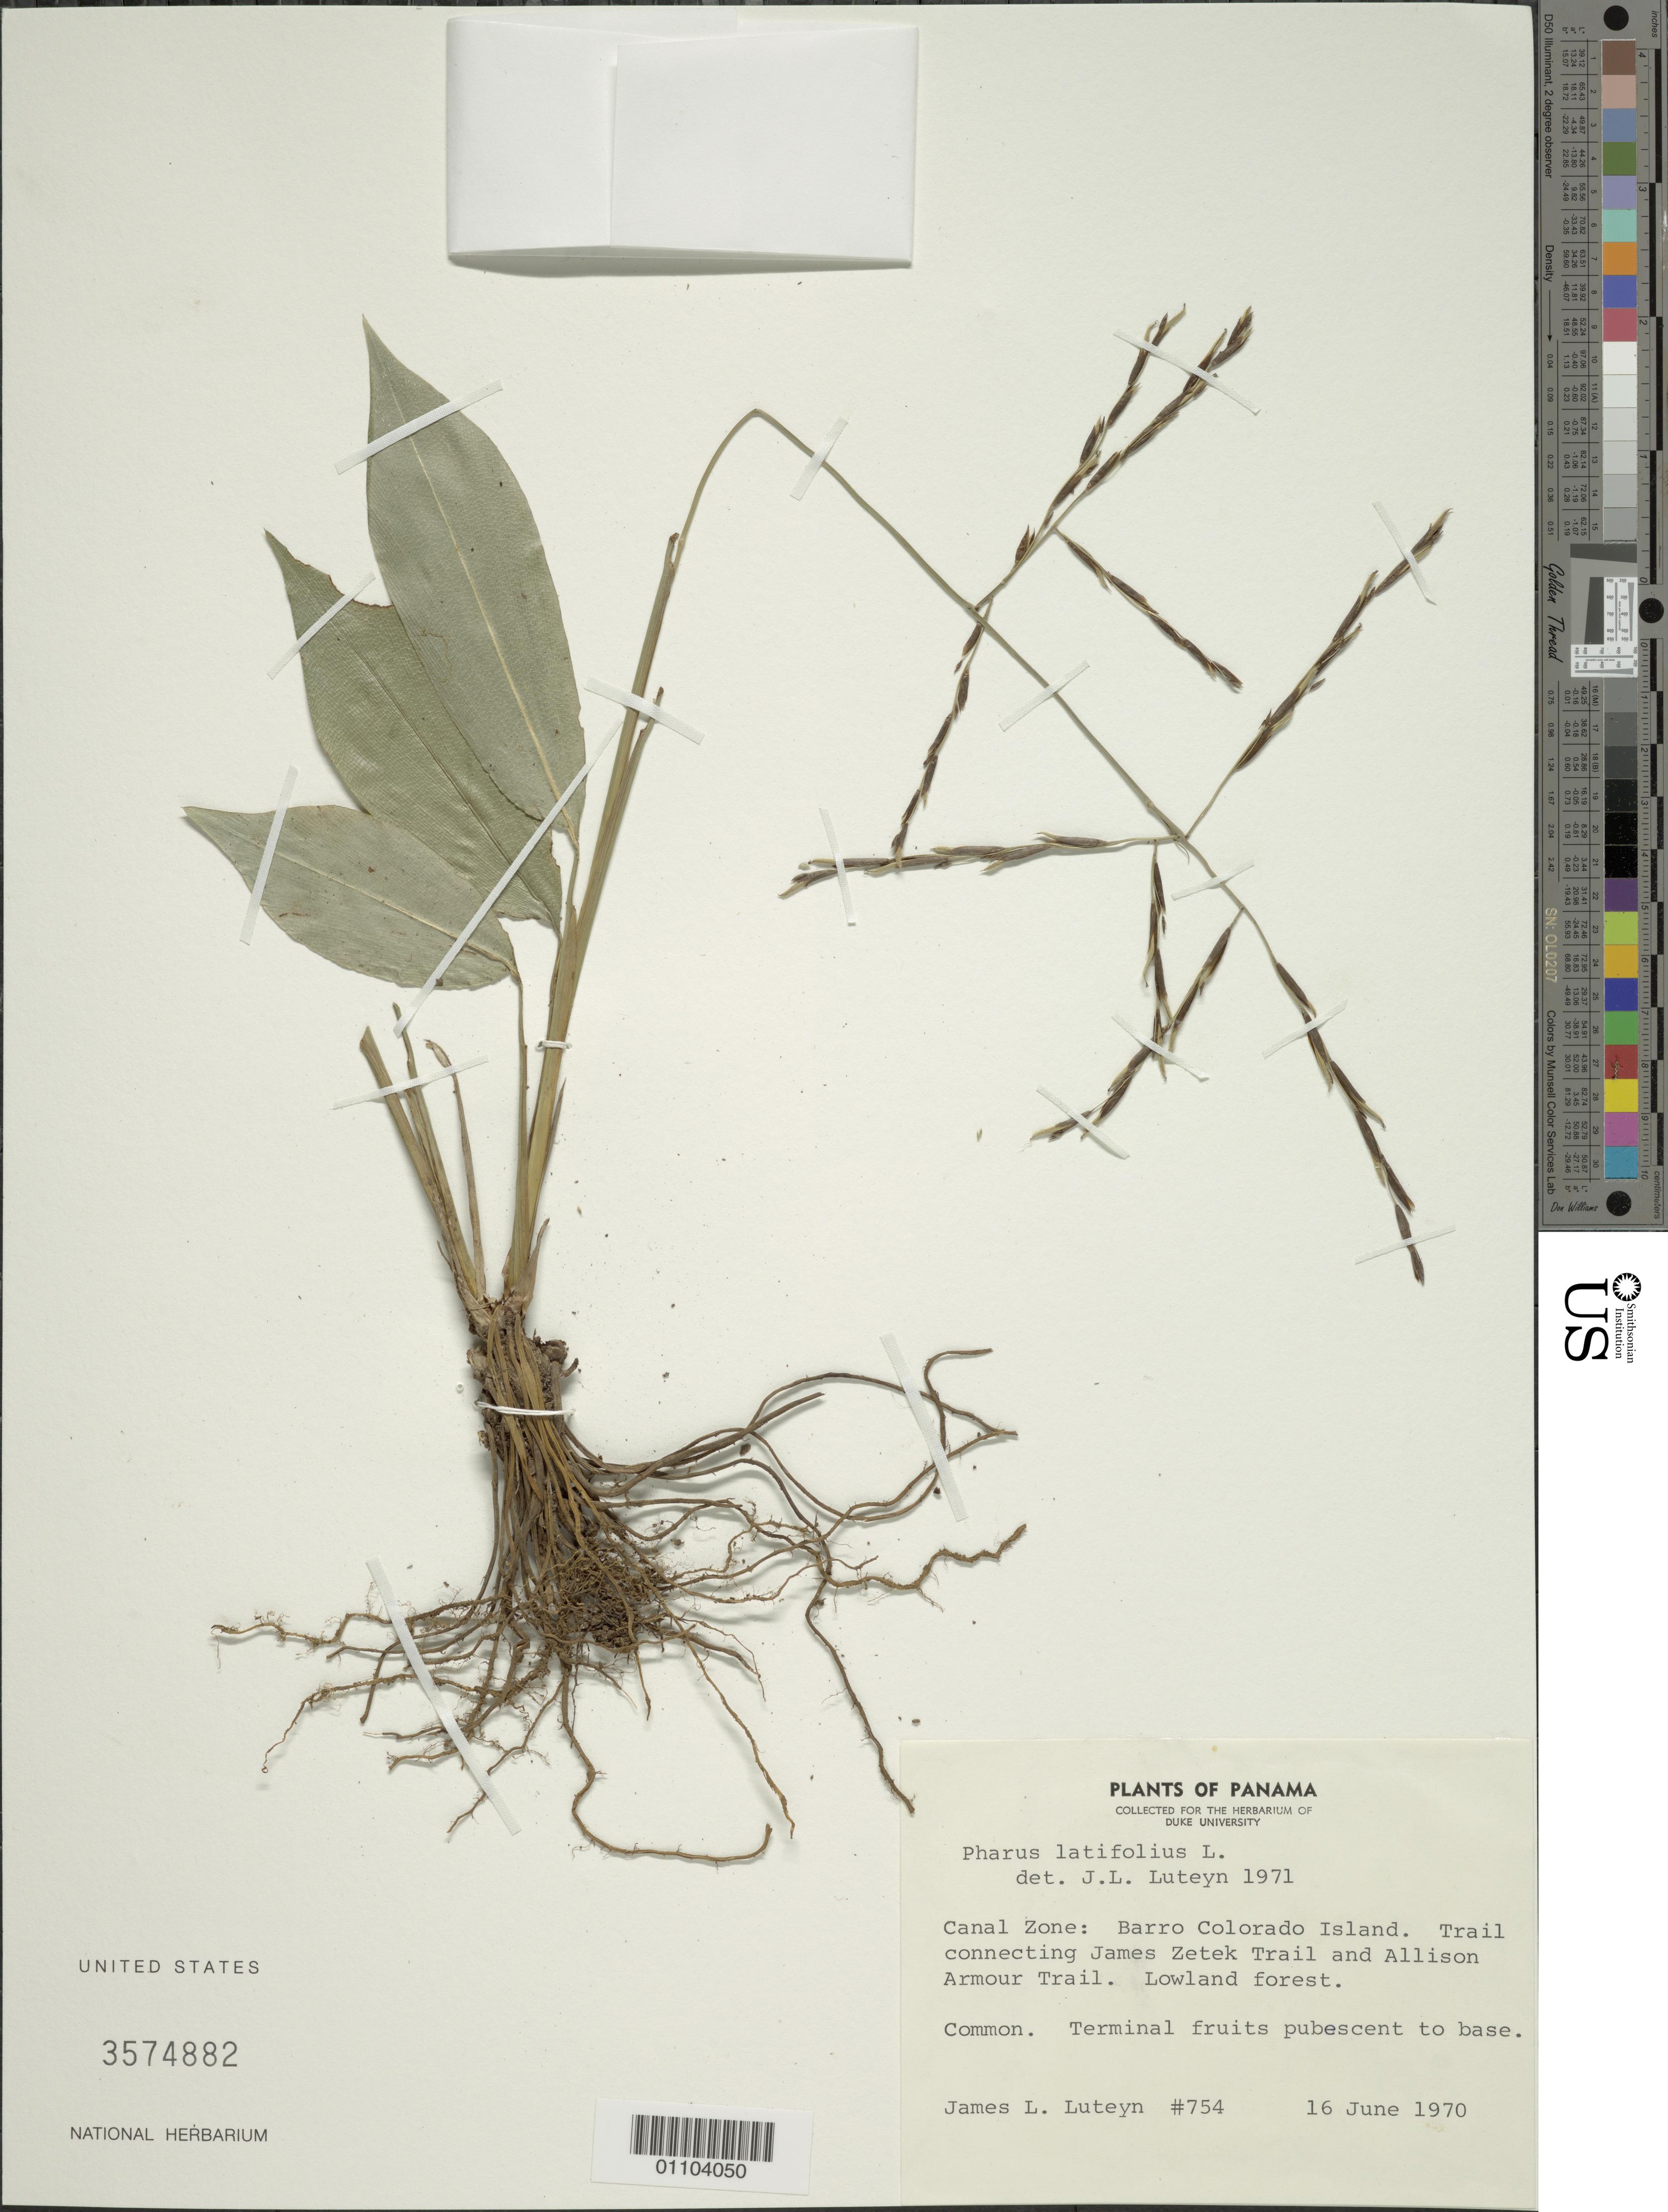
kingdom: Plantae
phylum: Tracheophyta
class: Liliopsida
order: Poales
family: Poaceae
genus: Pharus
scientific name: Pharus latifolius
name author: L.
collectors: J. L. Luteyn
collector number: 754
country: Panama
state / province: Panamá Oeste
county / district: Canal Zone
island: Barro Colorado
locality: Trail connecting James Zetek Trail and Allison Armour Trail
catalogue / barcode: US 3574882